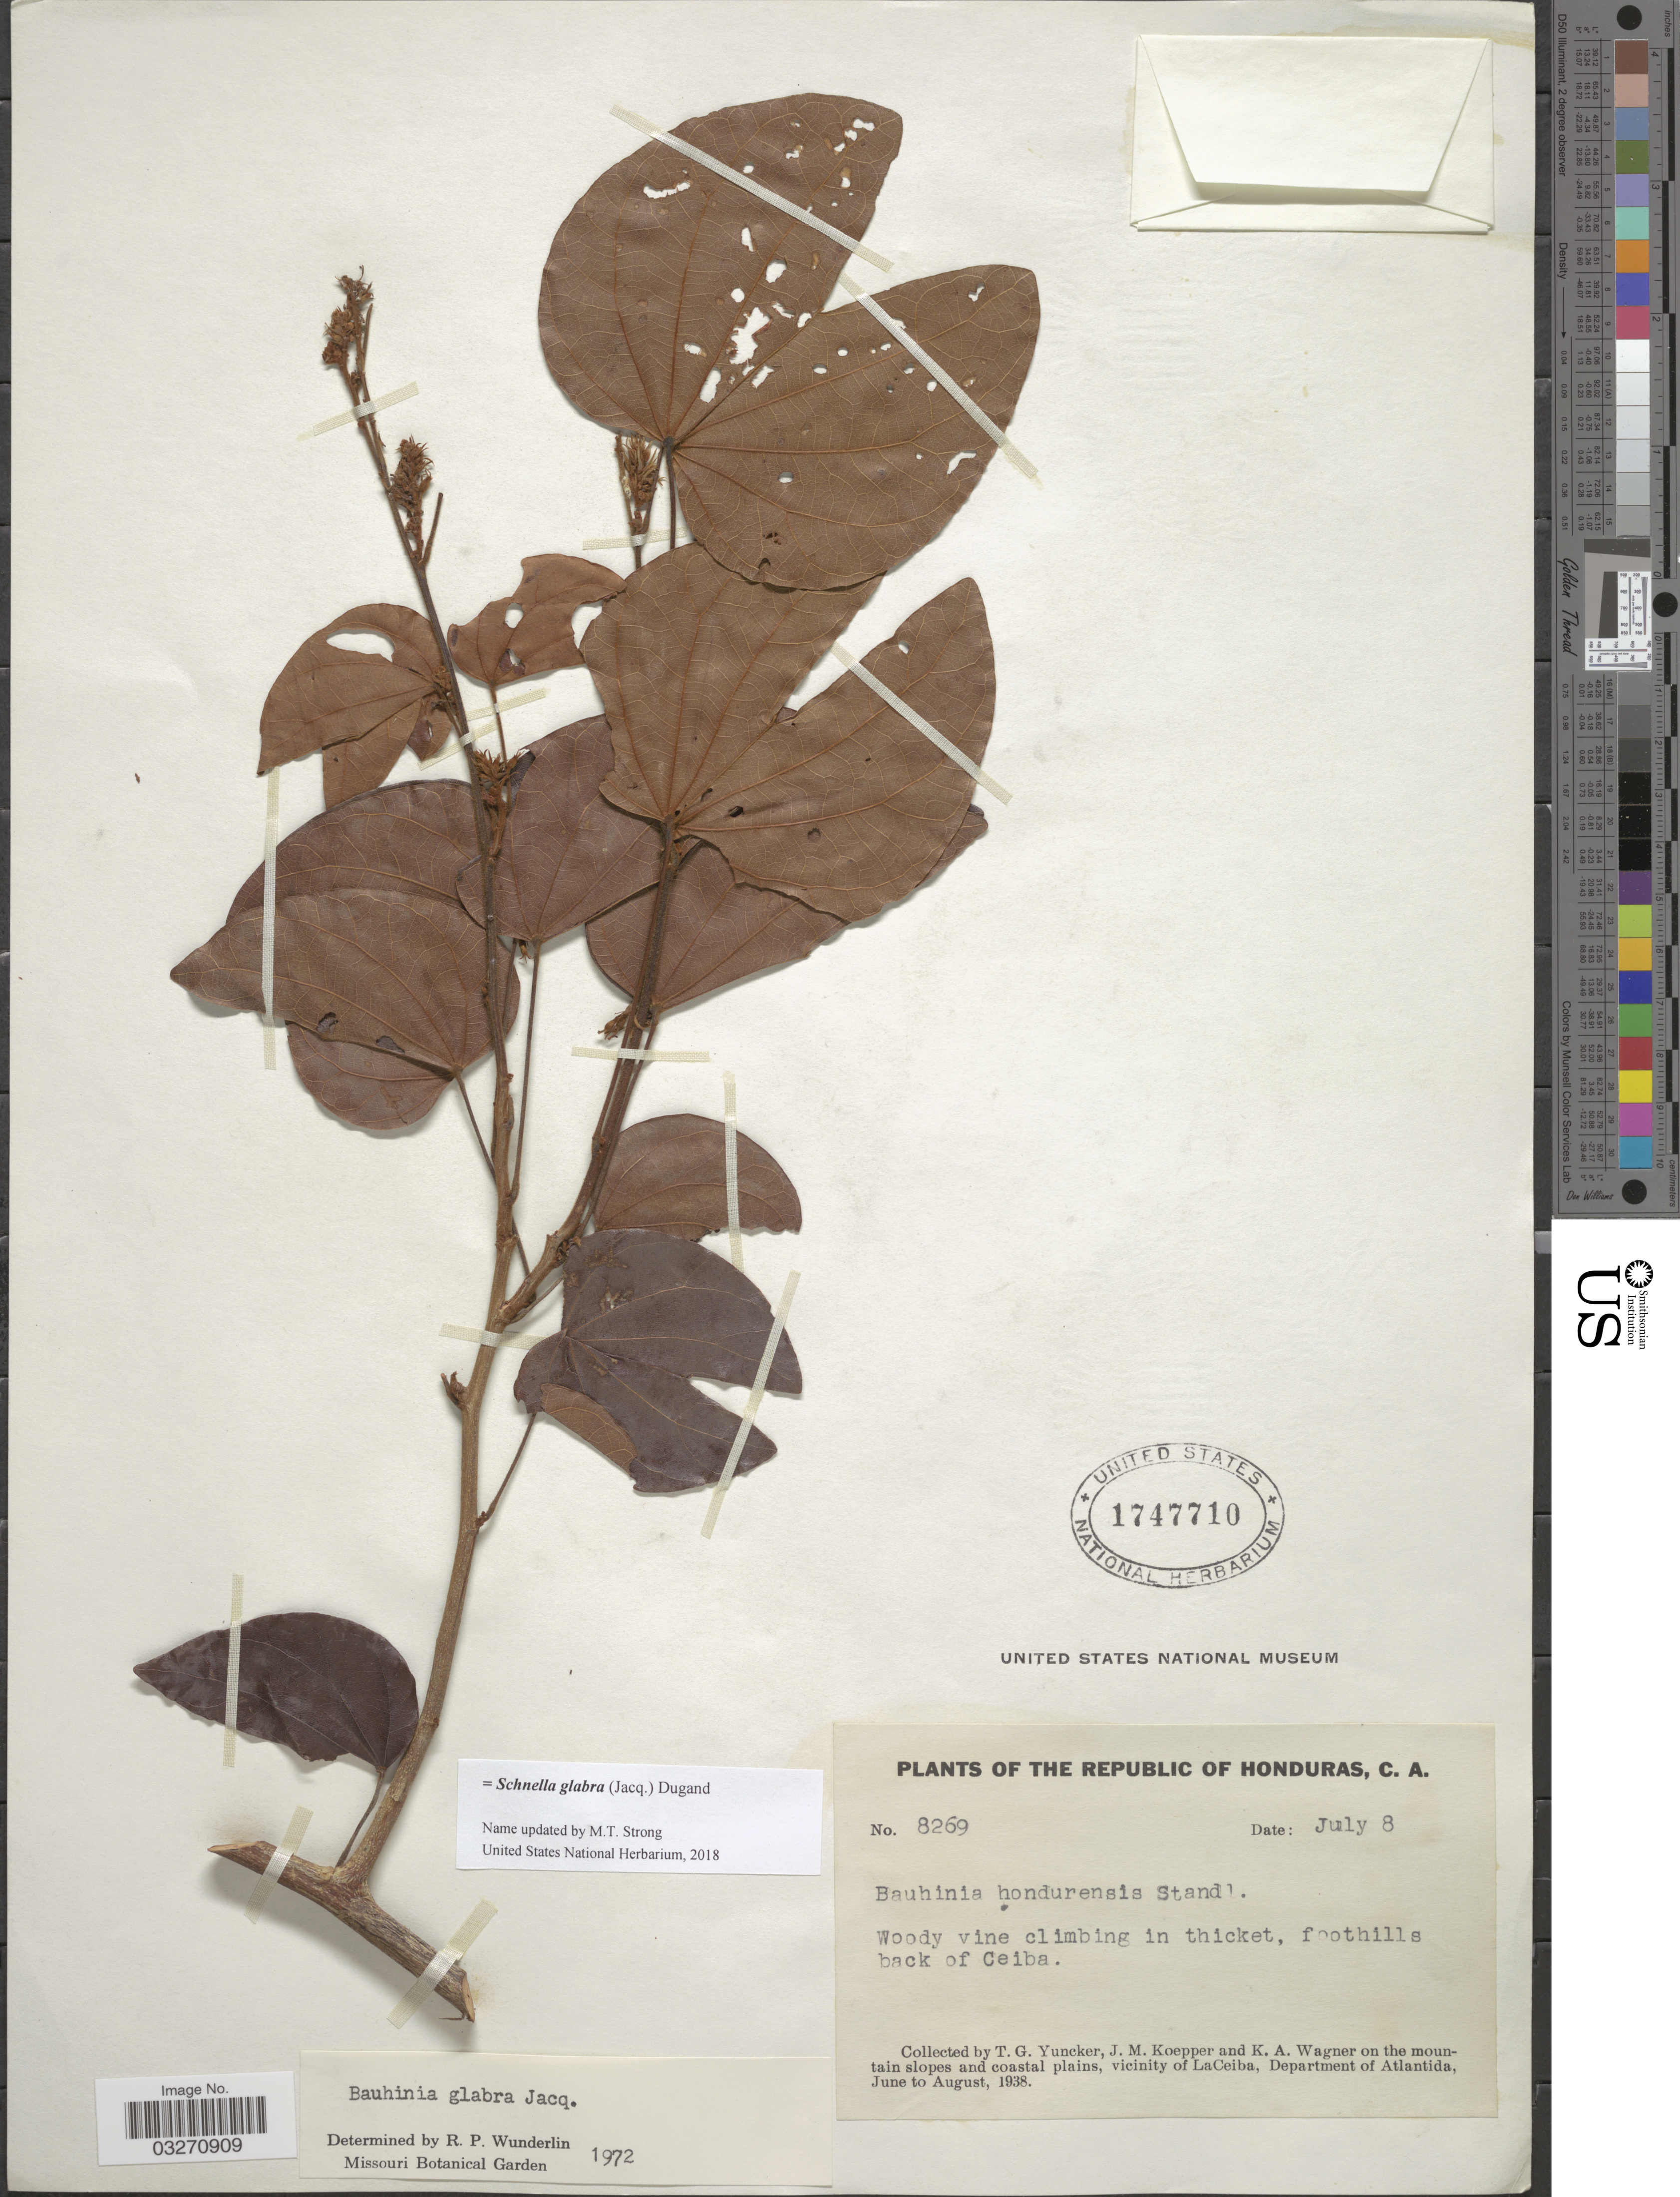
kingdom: Plantae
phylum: Tracheophyta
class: Magnoliopsida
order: Fabales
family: Fabaceae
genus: Schnella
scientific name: Schnella glabra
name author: (Jacq.) Dugand G.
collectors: T. G. Yuncker, J. M. Koepper & K. A. Wagner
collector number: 8269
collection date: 1938-07-08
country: Honduras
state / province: Atlántida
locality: Foothills back of Ceiba, On the mountain slopes and coastal plains, vicinity of LaCeiba, Department of Atlantida.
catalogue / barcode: US 1747710